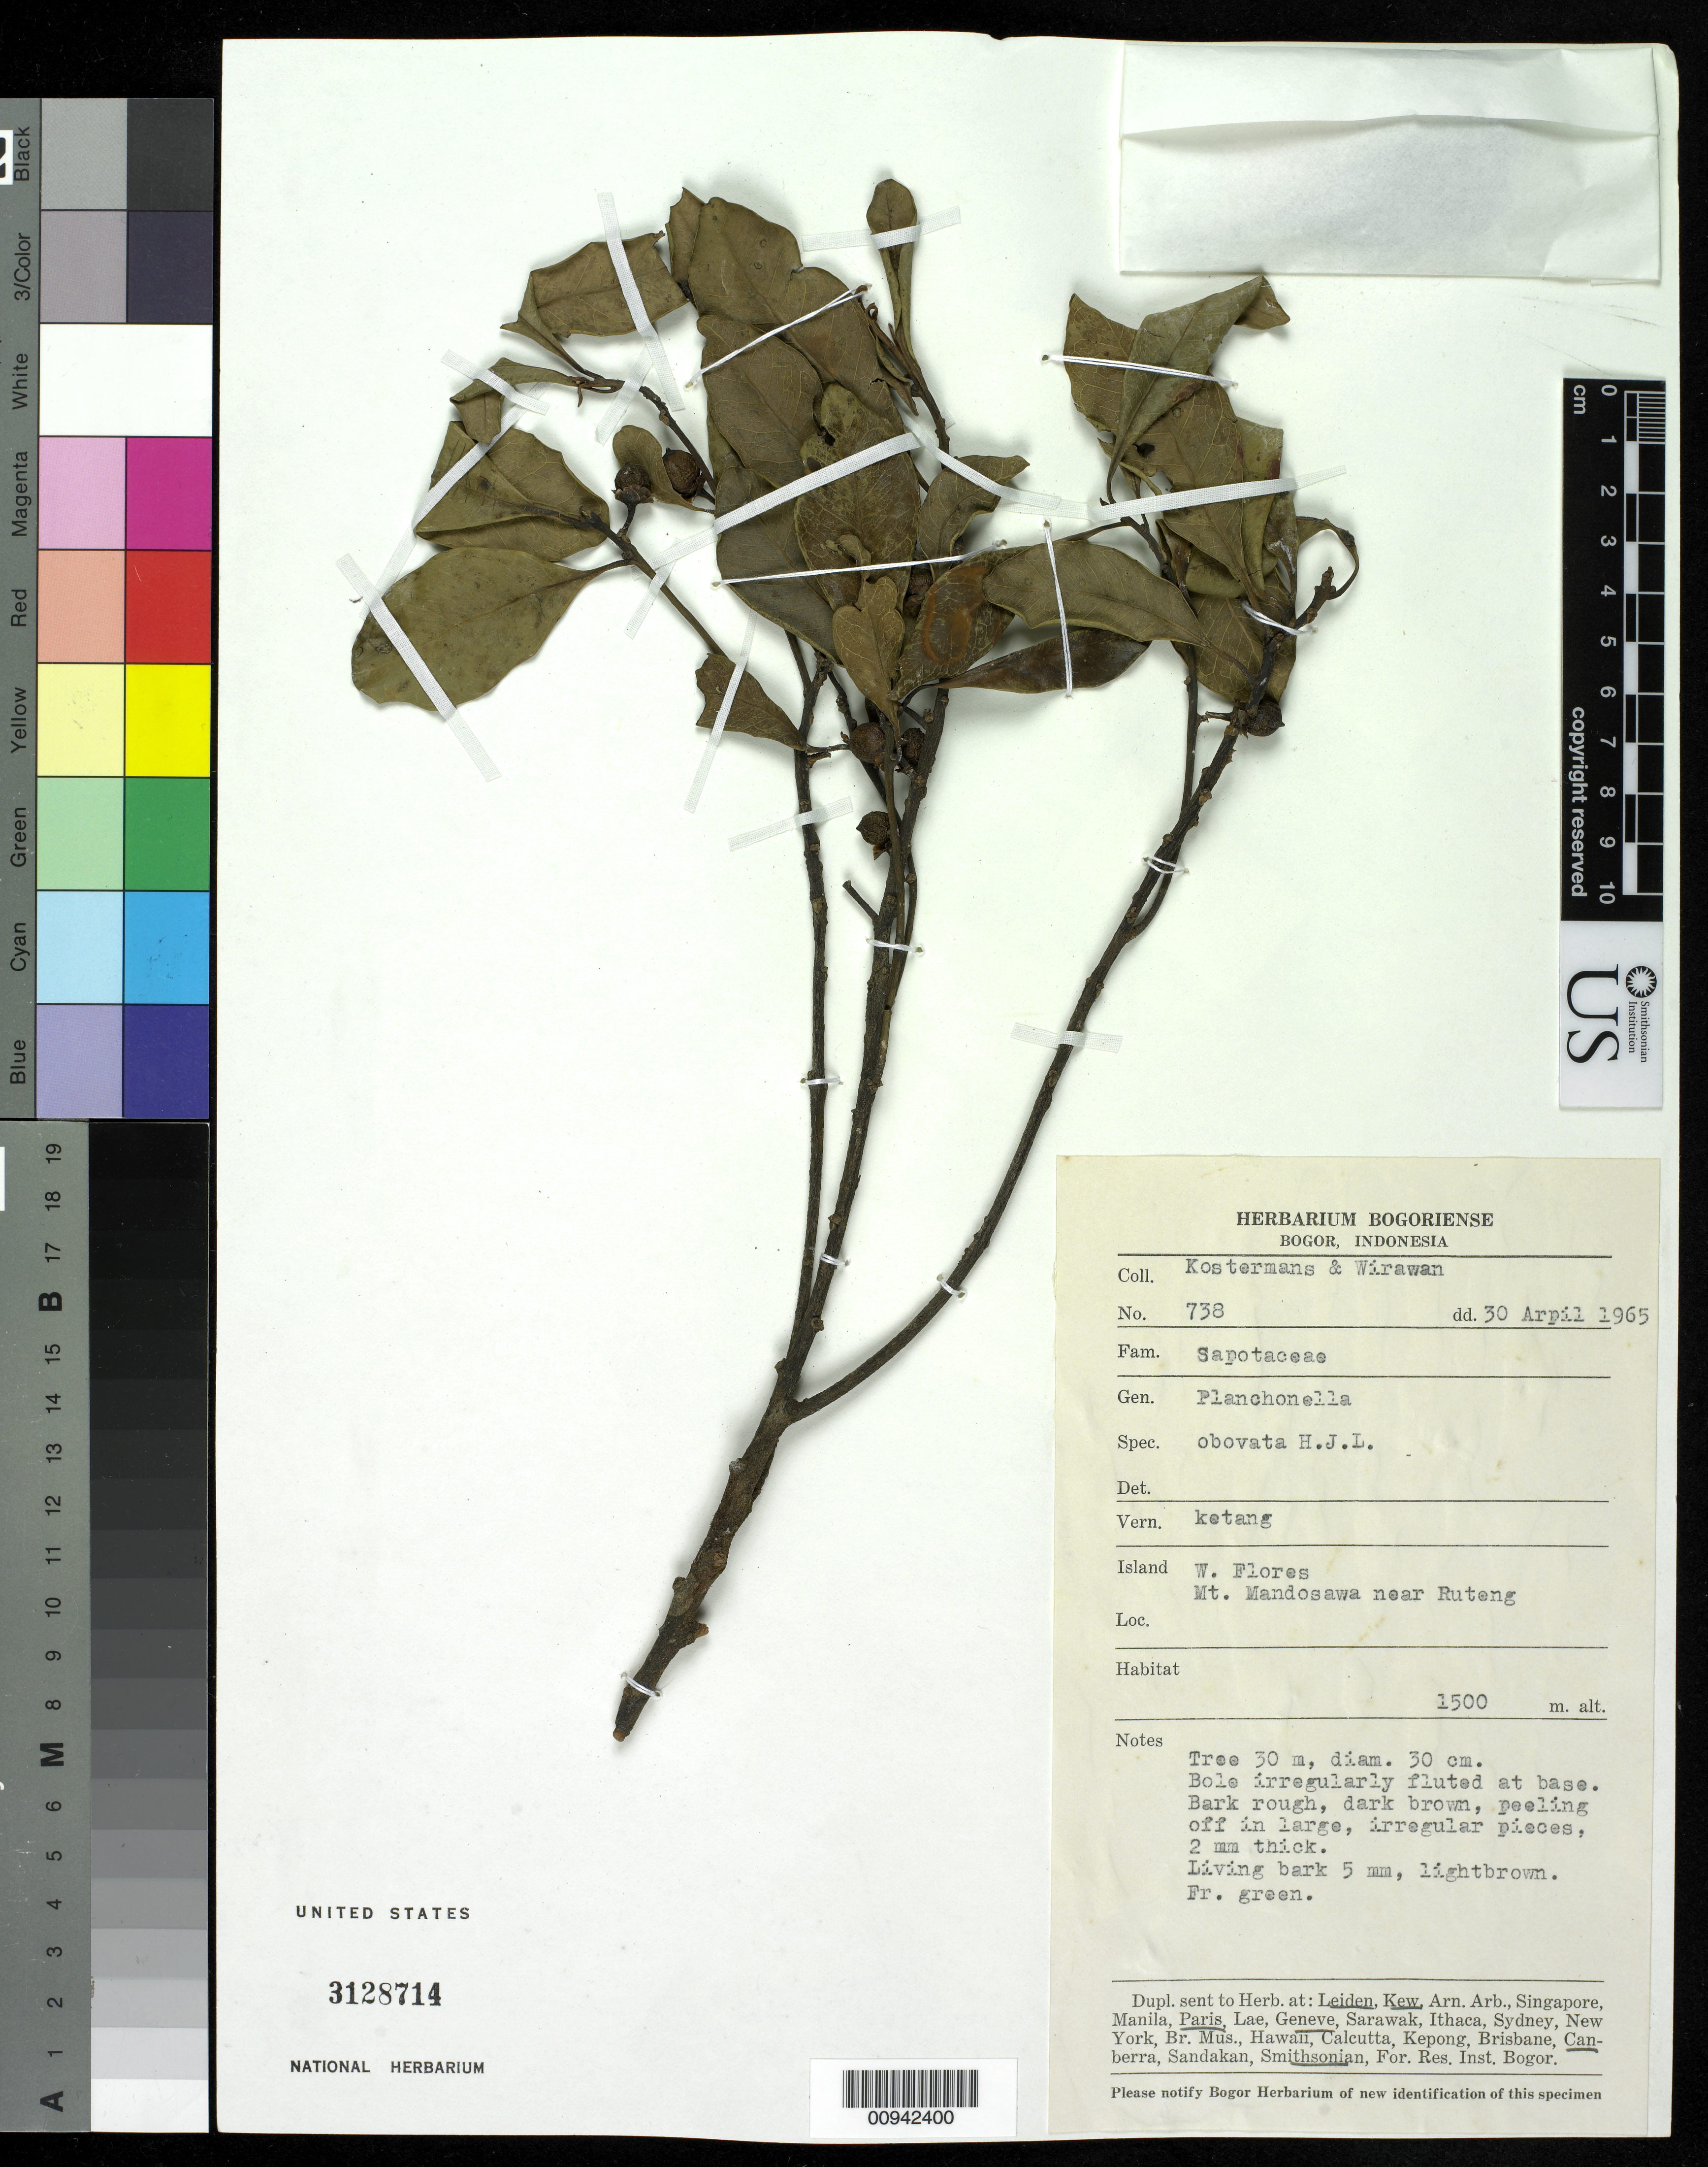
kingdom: Plantae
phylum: Tracheophyta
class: Magnoliopsida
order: Ericales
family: Sapotaceae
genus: Planchonella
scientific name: Planchonella obovata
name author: (R. Br.) Pierre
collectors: A. J. G. Kostermans & N. Wirawan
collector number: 738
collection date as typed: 30 Apr 1965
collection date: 1965-04-30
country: Indonesia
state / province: Lesser Sunda Is.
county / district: East Nusa Tenggara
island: Flores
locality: W. Flores; Mt. Mandosawa near Rutang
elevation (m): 1500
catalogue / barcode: US 3128714